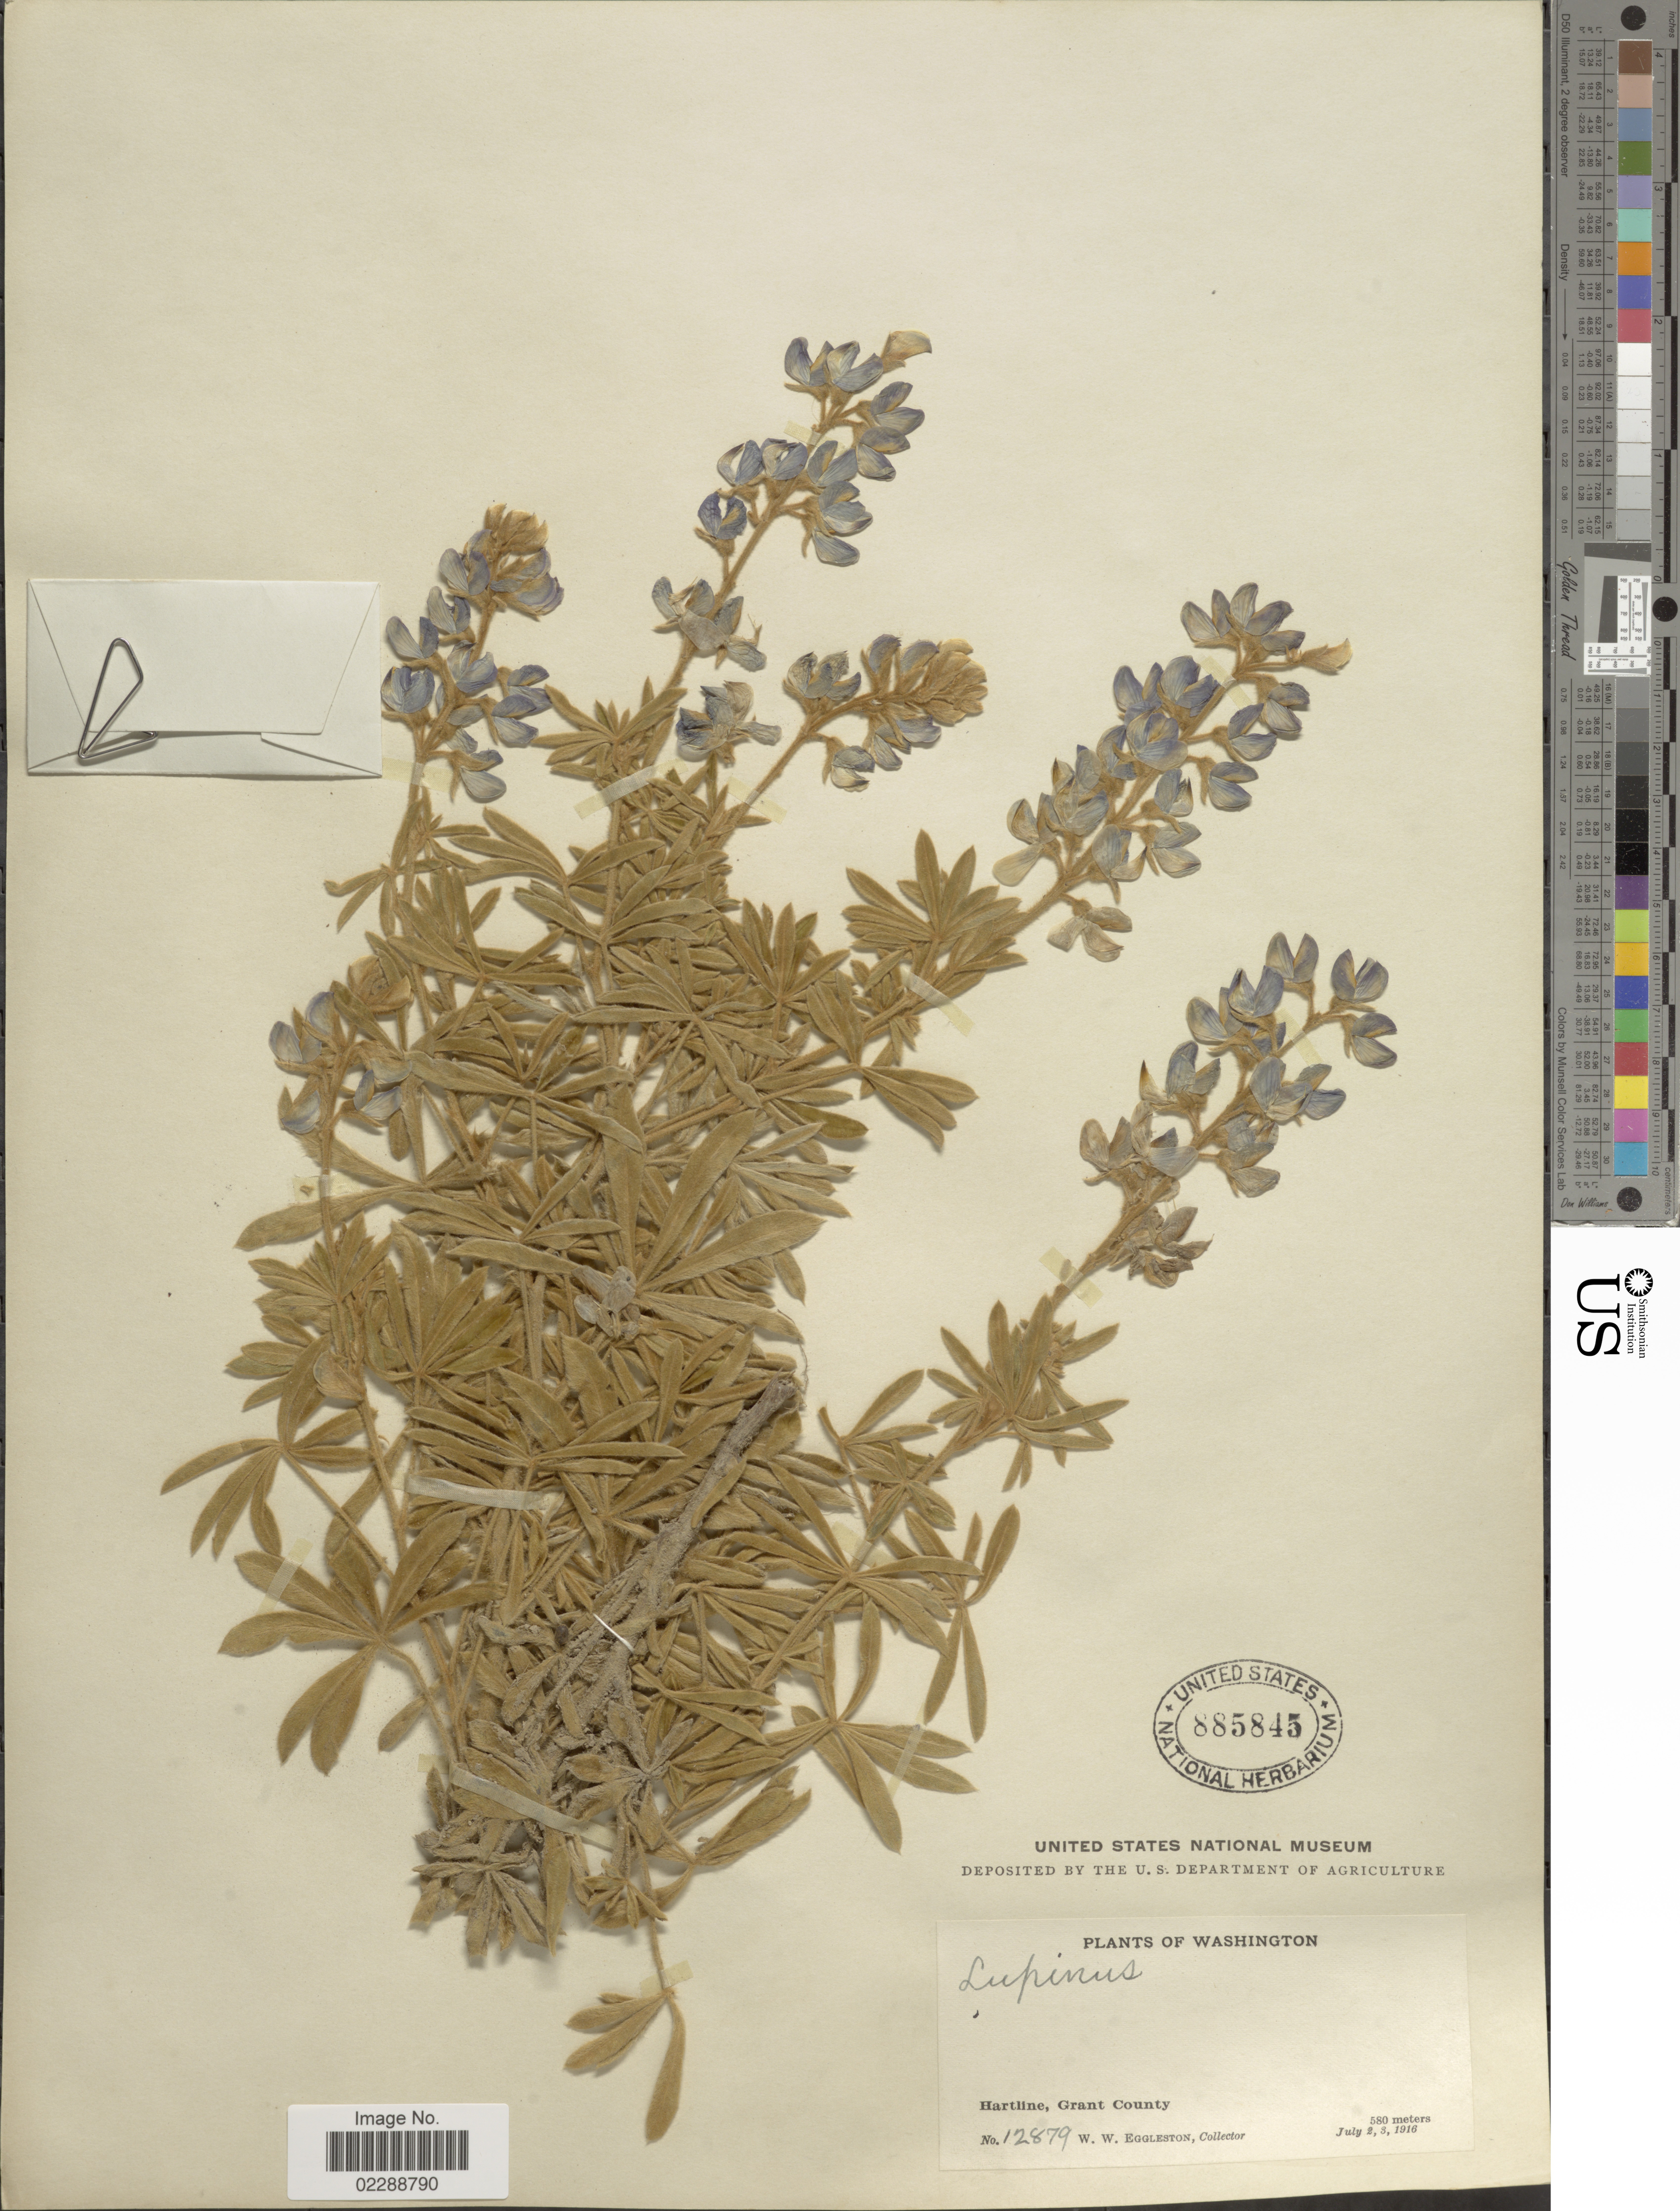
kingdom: Plantae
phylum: Tracheophyta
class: Magnoliopsida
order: Fabales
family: Fabaceae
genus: Lupinus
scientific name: Lupinus sp.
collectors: W. W. Eggleston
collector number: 12879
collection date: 1916-07-02/1916-07-03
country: United States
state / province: Washington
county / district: Grant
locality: Hartline, Grant County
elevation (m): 580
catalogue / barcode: US 885845